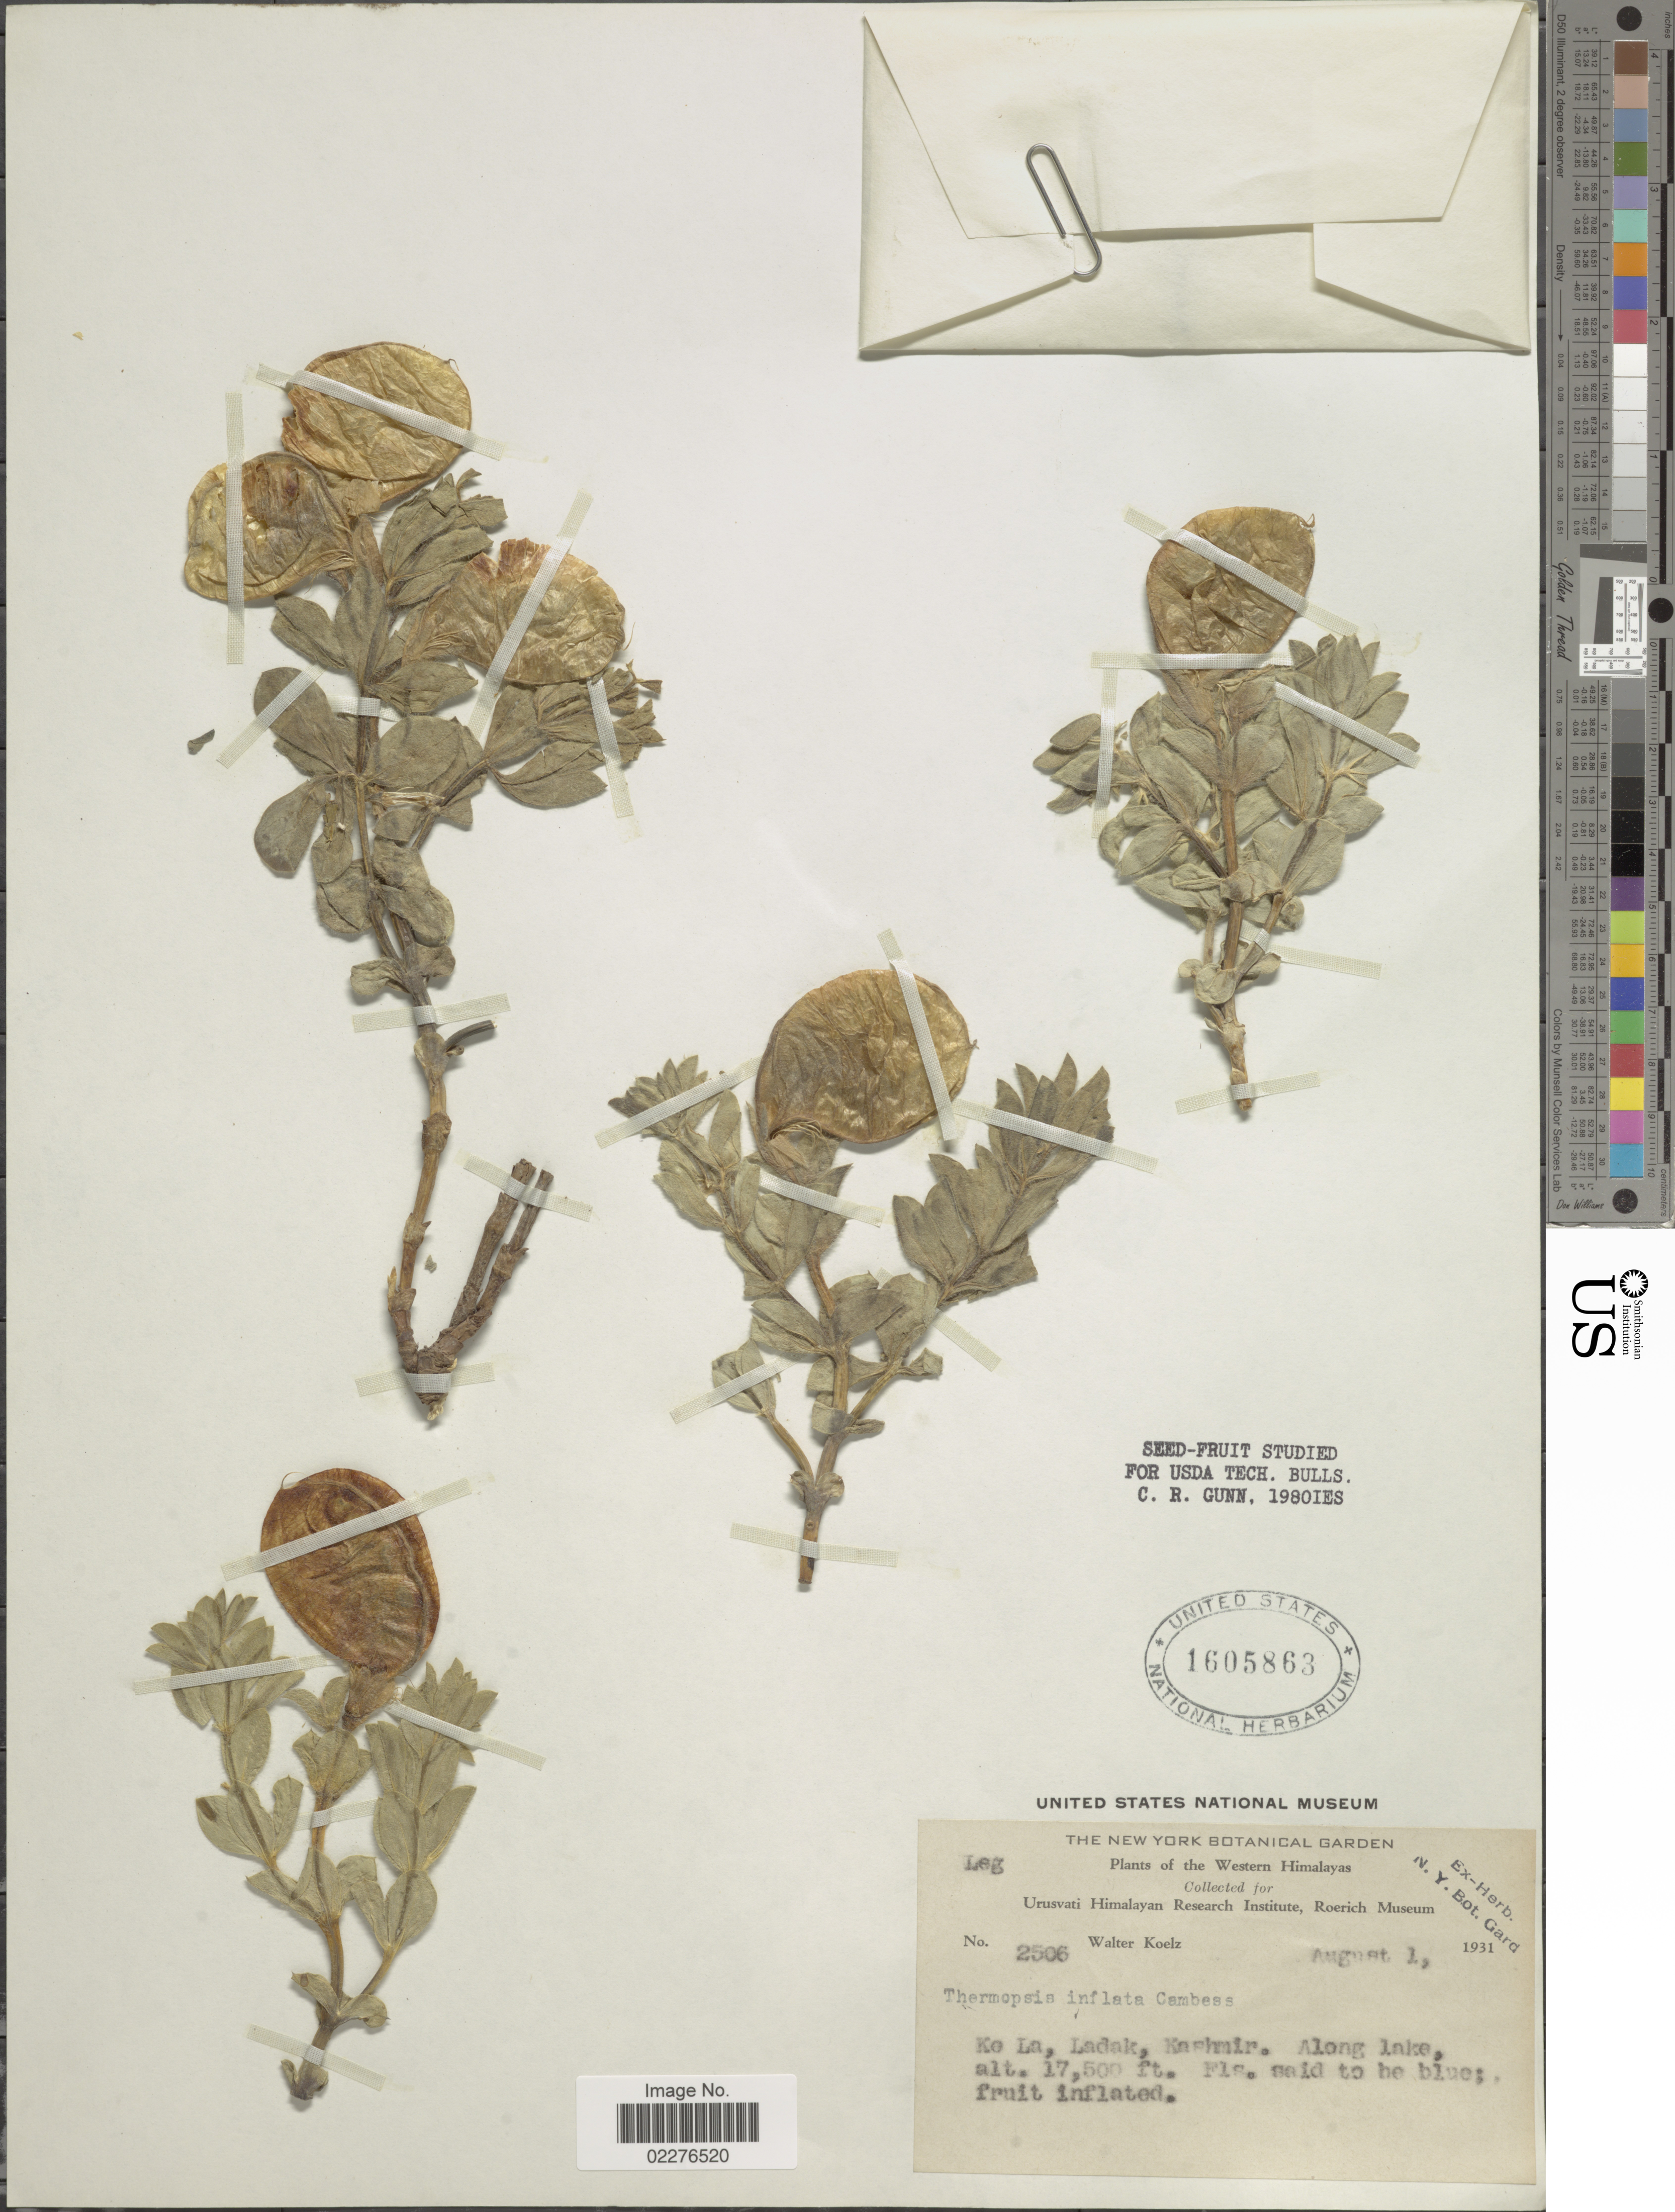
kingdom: Plantae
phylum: Tracheophyta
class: Magnoliopsida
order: Fabales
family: Fabaceae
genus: Thermopsis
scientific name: Thermopsis inflata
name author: Cambess.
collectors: W. N. Koelz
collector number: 2506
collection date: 1931-08-01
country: India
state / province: Ladakh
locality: Western Himalayas, Ke La, Ladak, Kashmir. Along lake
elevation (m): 5334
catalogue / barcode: US 1605863